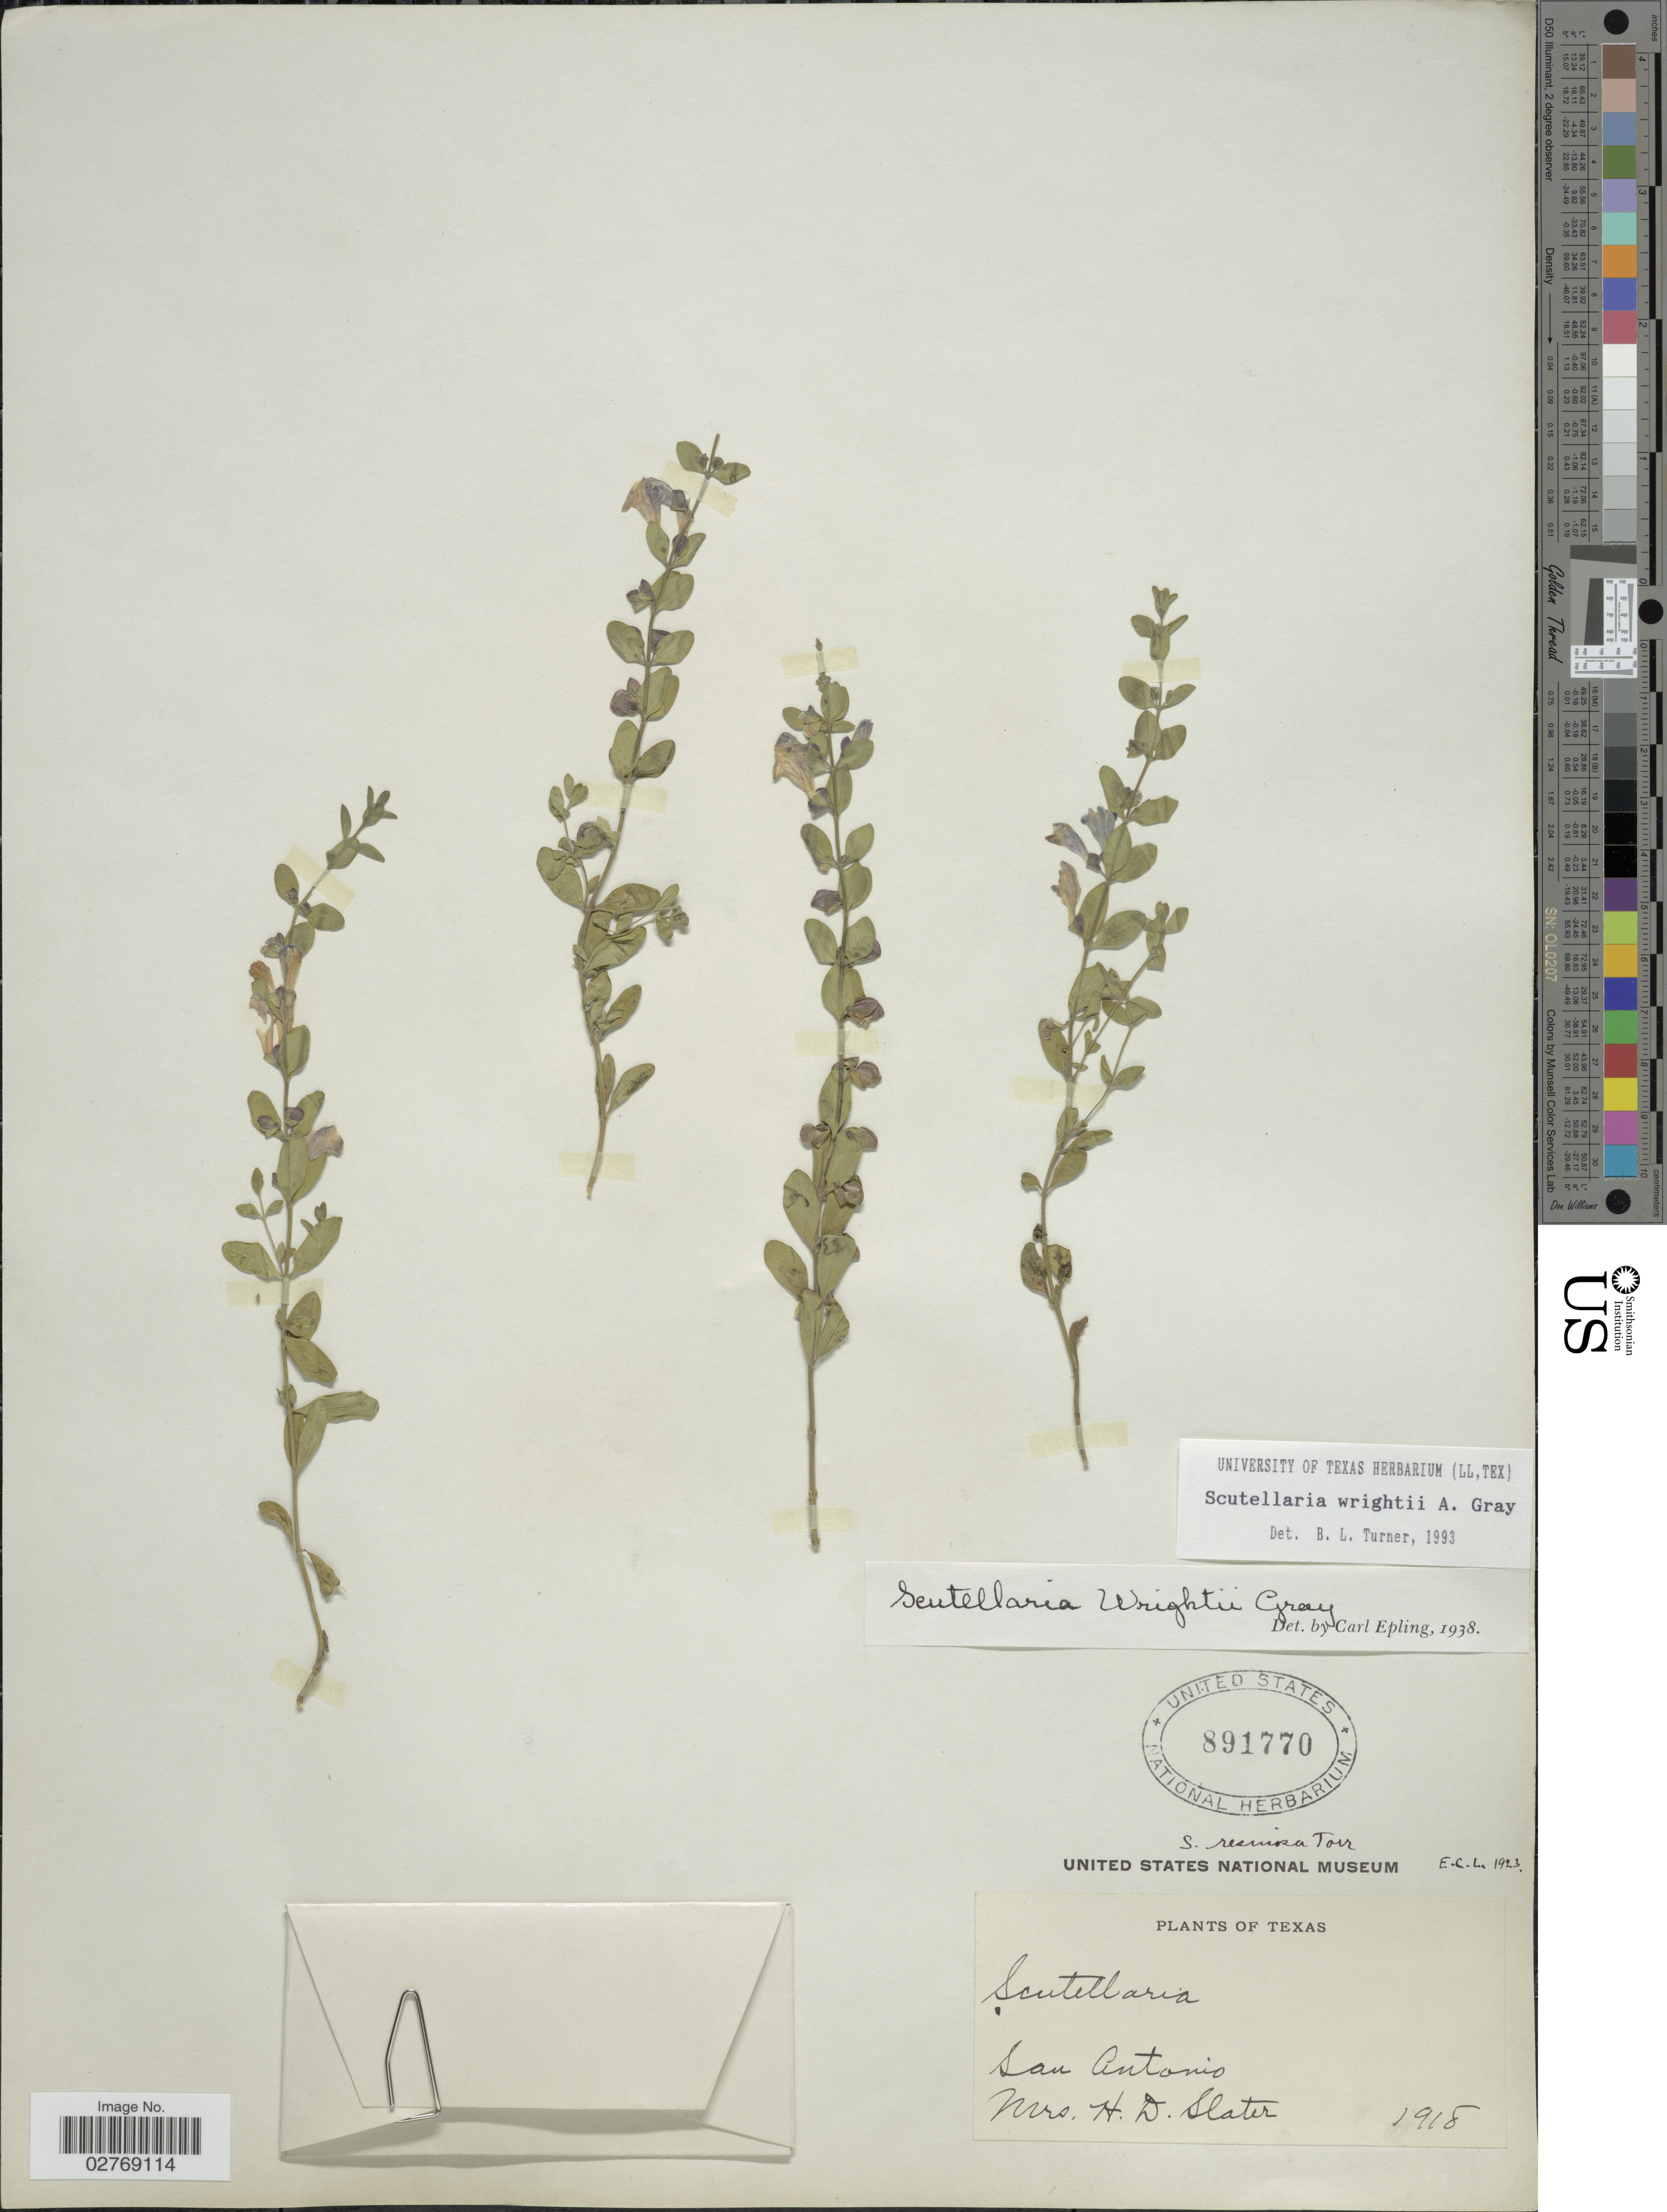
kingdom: Plantae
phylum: Tracheophyta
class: Magnoliopsida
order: Lamiales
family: Lamiaceae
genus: Scutellaria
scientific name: Scutellaria wrightii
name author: A. Gray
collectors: H. Slater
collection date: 1918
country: United States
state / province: Texas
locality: San Antonio.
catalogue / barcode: US 891770